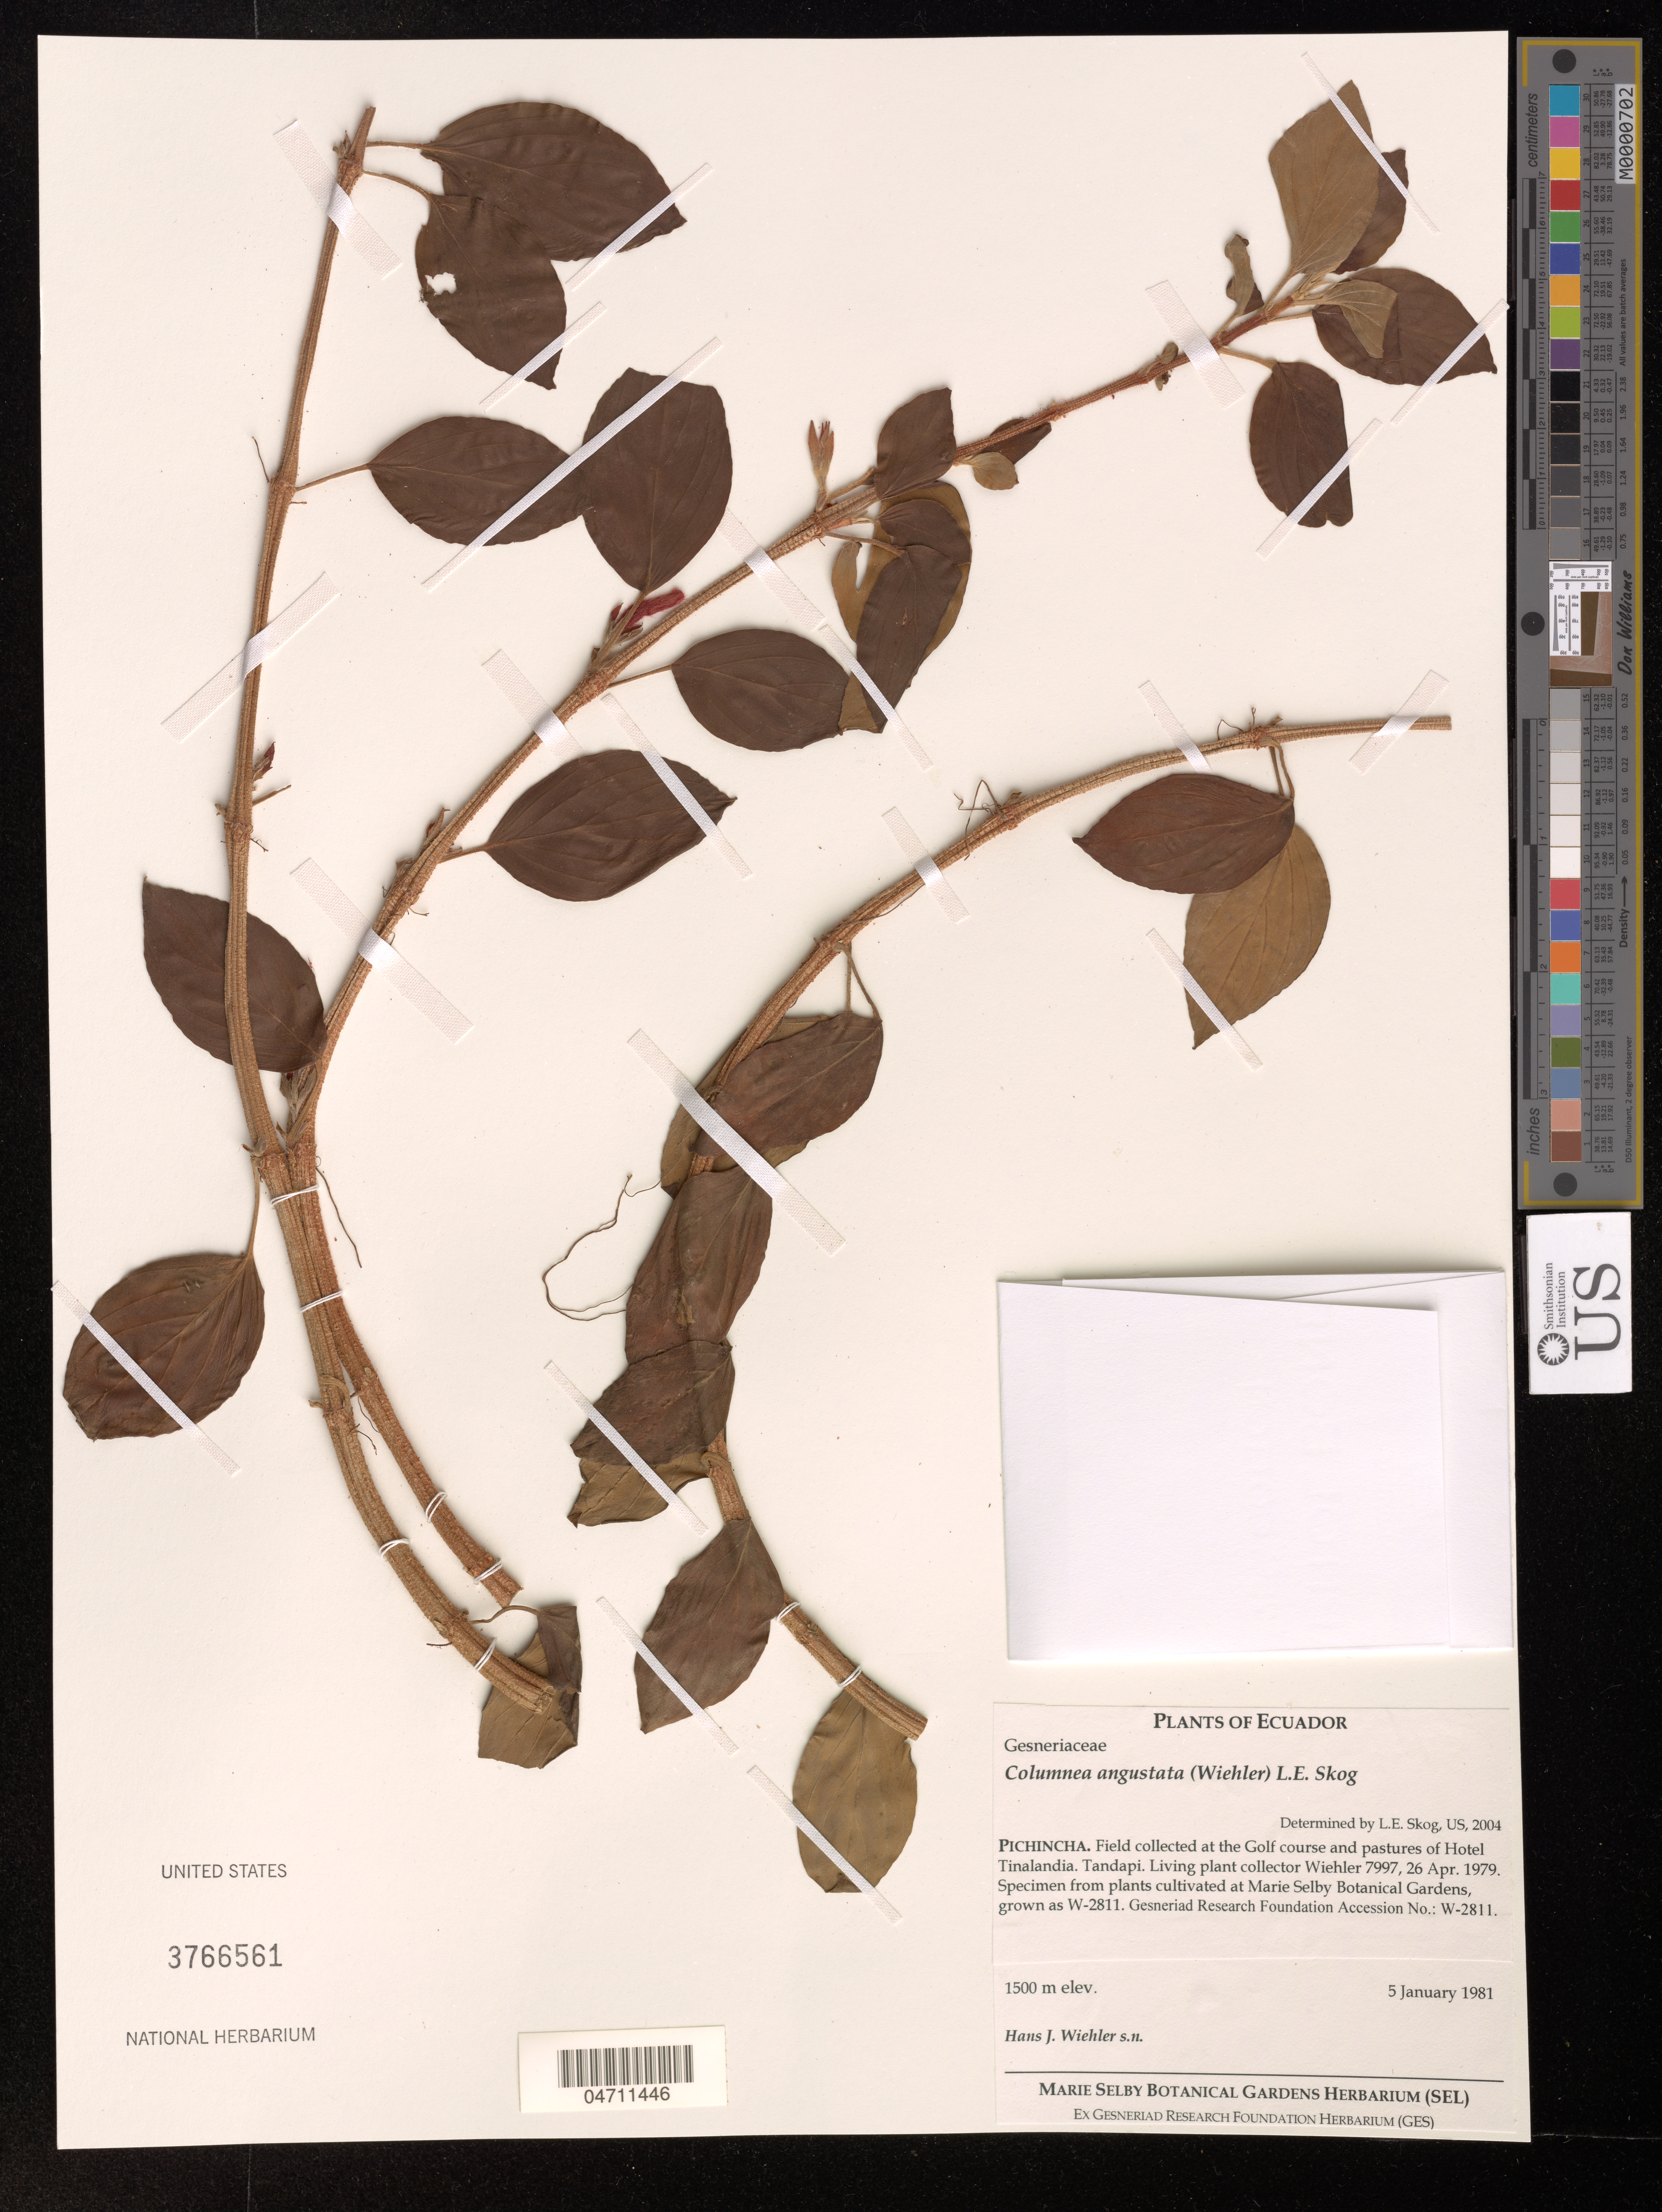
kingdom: Plantae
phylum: Tracheophyta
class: Magnoliopsida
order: Lamiales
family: Gesneriaceae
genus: Columnea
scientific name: Columnea angustata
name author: (Wiehler) L.E. Skog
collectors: H. Wiehler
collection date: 1981-01-05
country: Ecuador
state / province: Pichincha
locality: Cultivated at Marie Selby Botanical Gardens.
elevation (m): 1500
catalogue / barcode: US 3766561